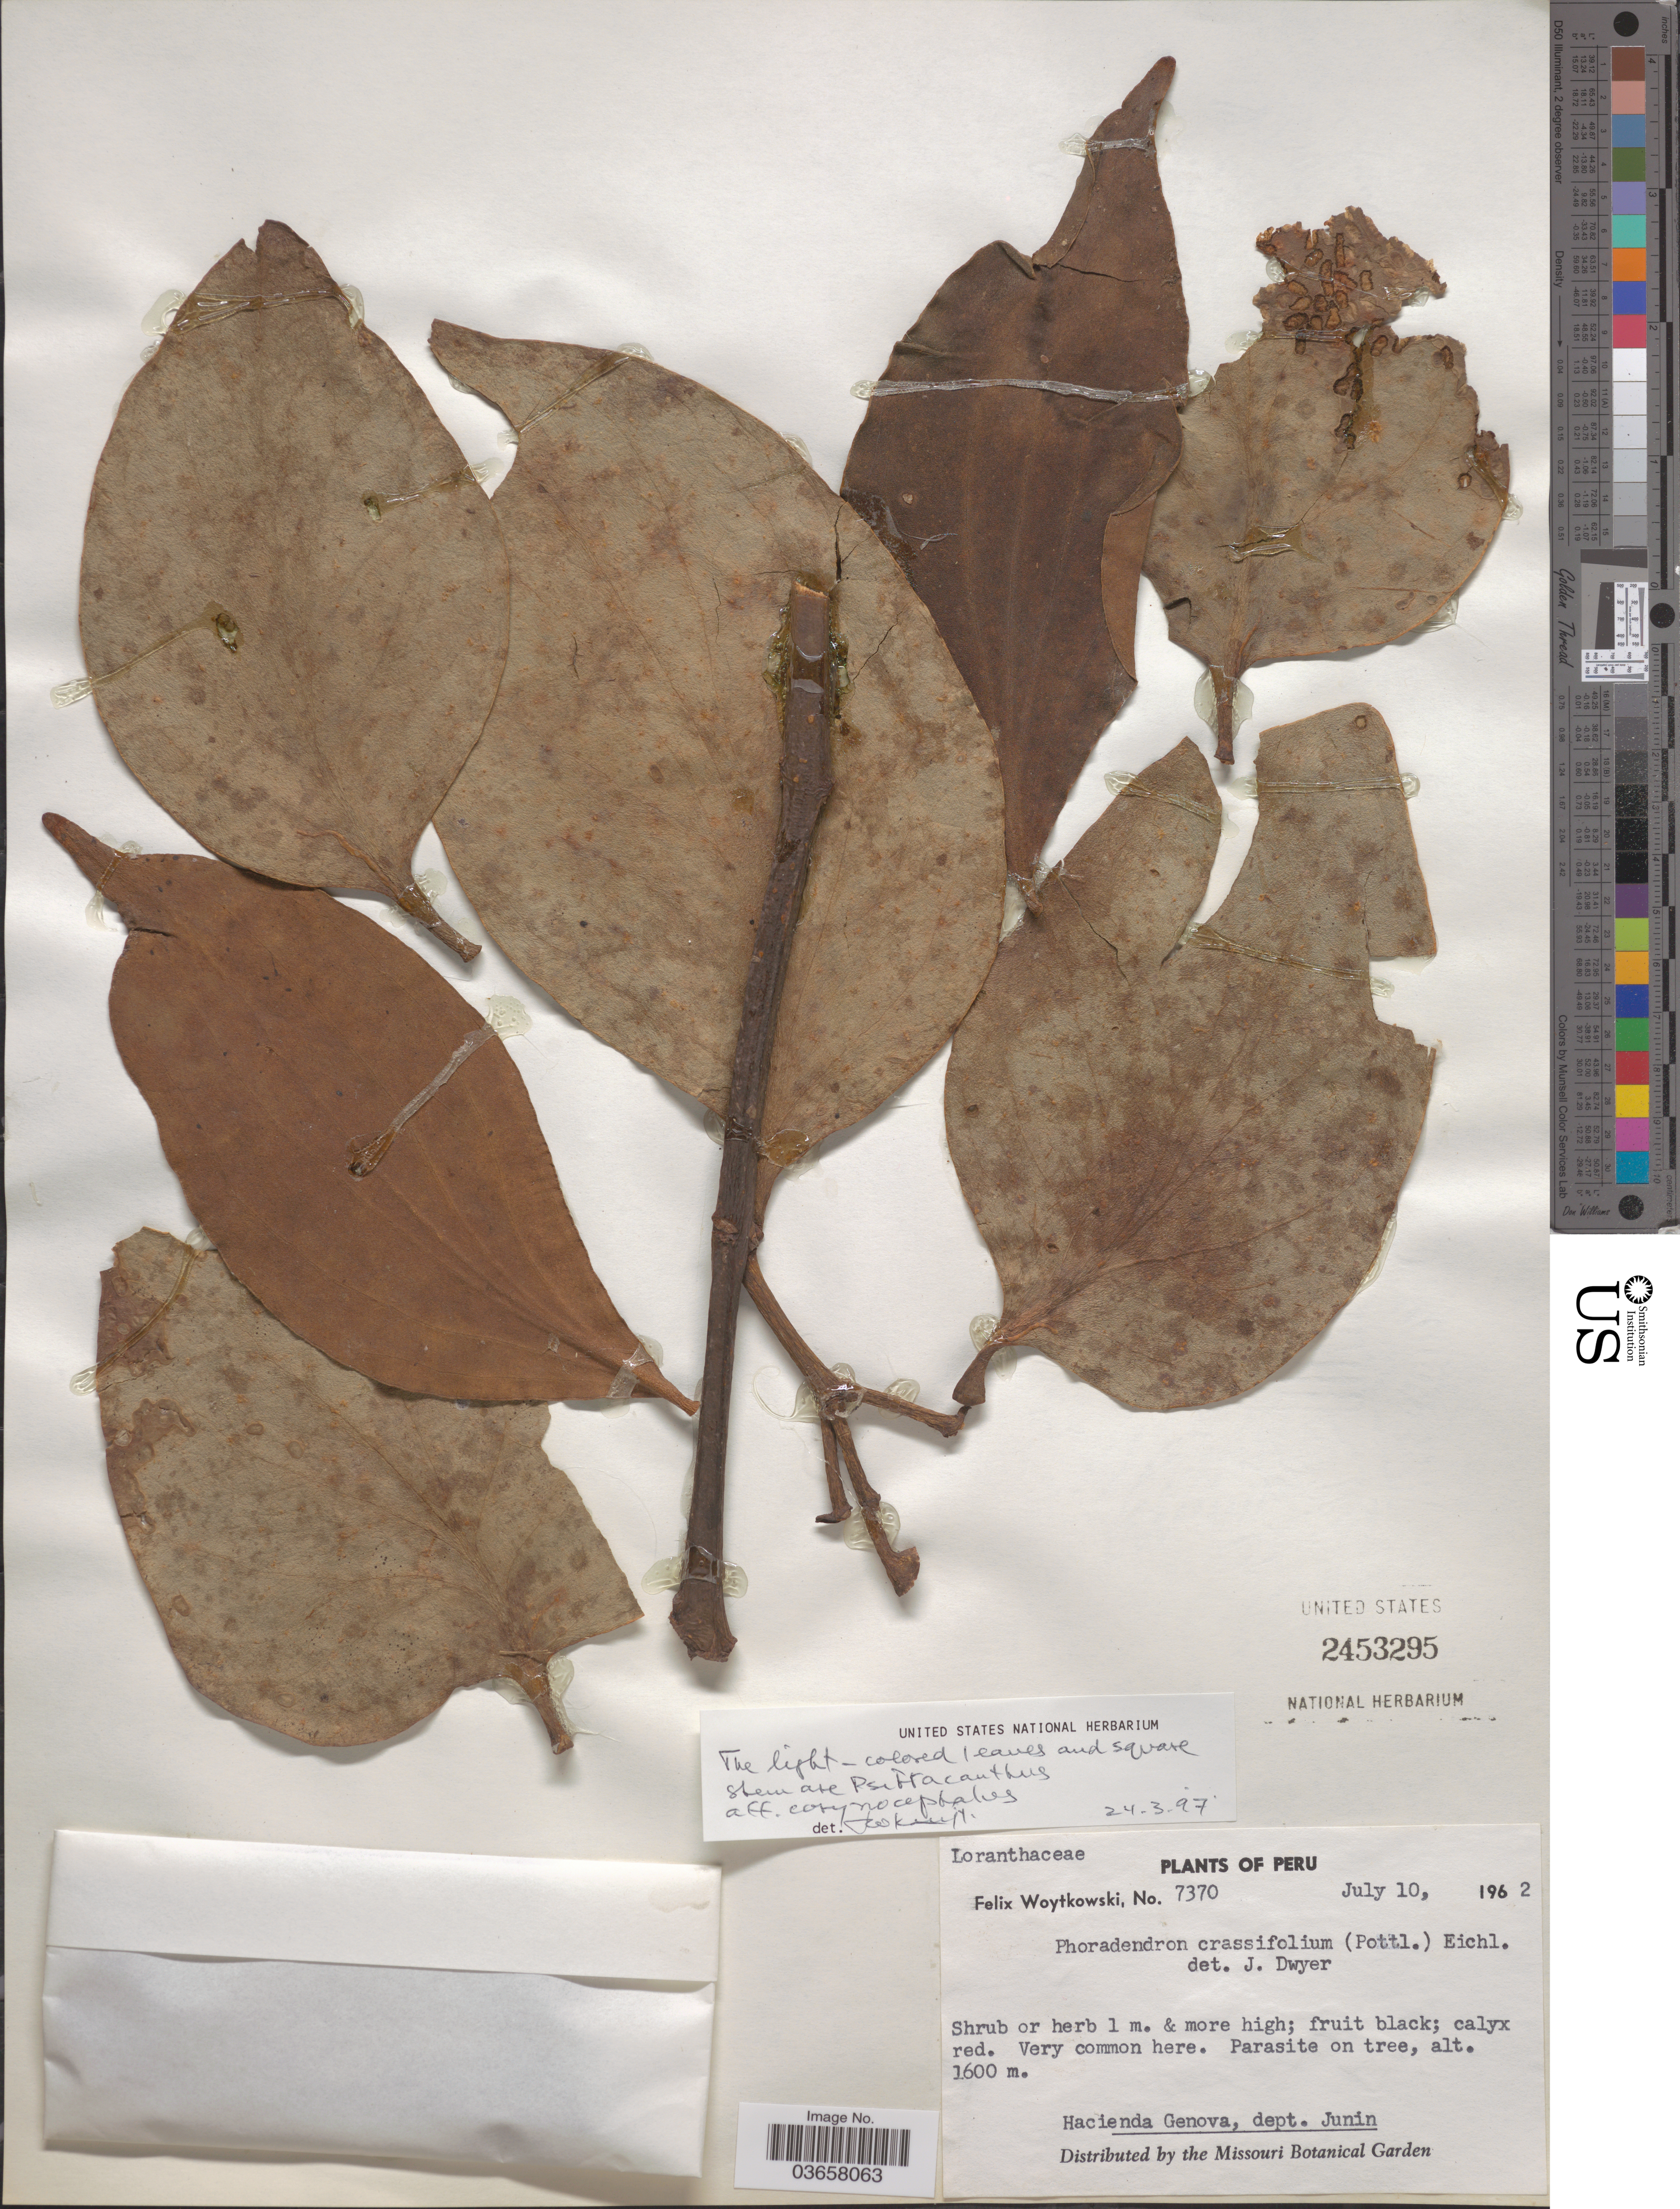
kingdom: Plantae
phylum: Tracheophyta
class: Magnoliopsida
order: Santalales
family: Viscaceae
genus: Phoradendron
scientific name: Phoradendron crassifolium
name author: (Pohl ex DC.) Eichler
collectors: F. Woytkowski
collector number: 7370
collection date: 1962-07-10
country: Peru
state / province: Junín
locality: Hacienda Genova, dept. Junin.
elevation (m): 1600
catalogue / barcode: US 2453295